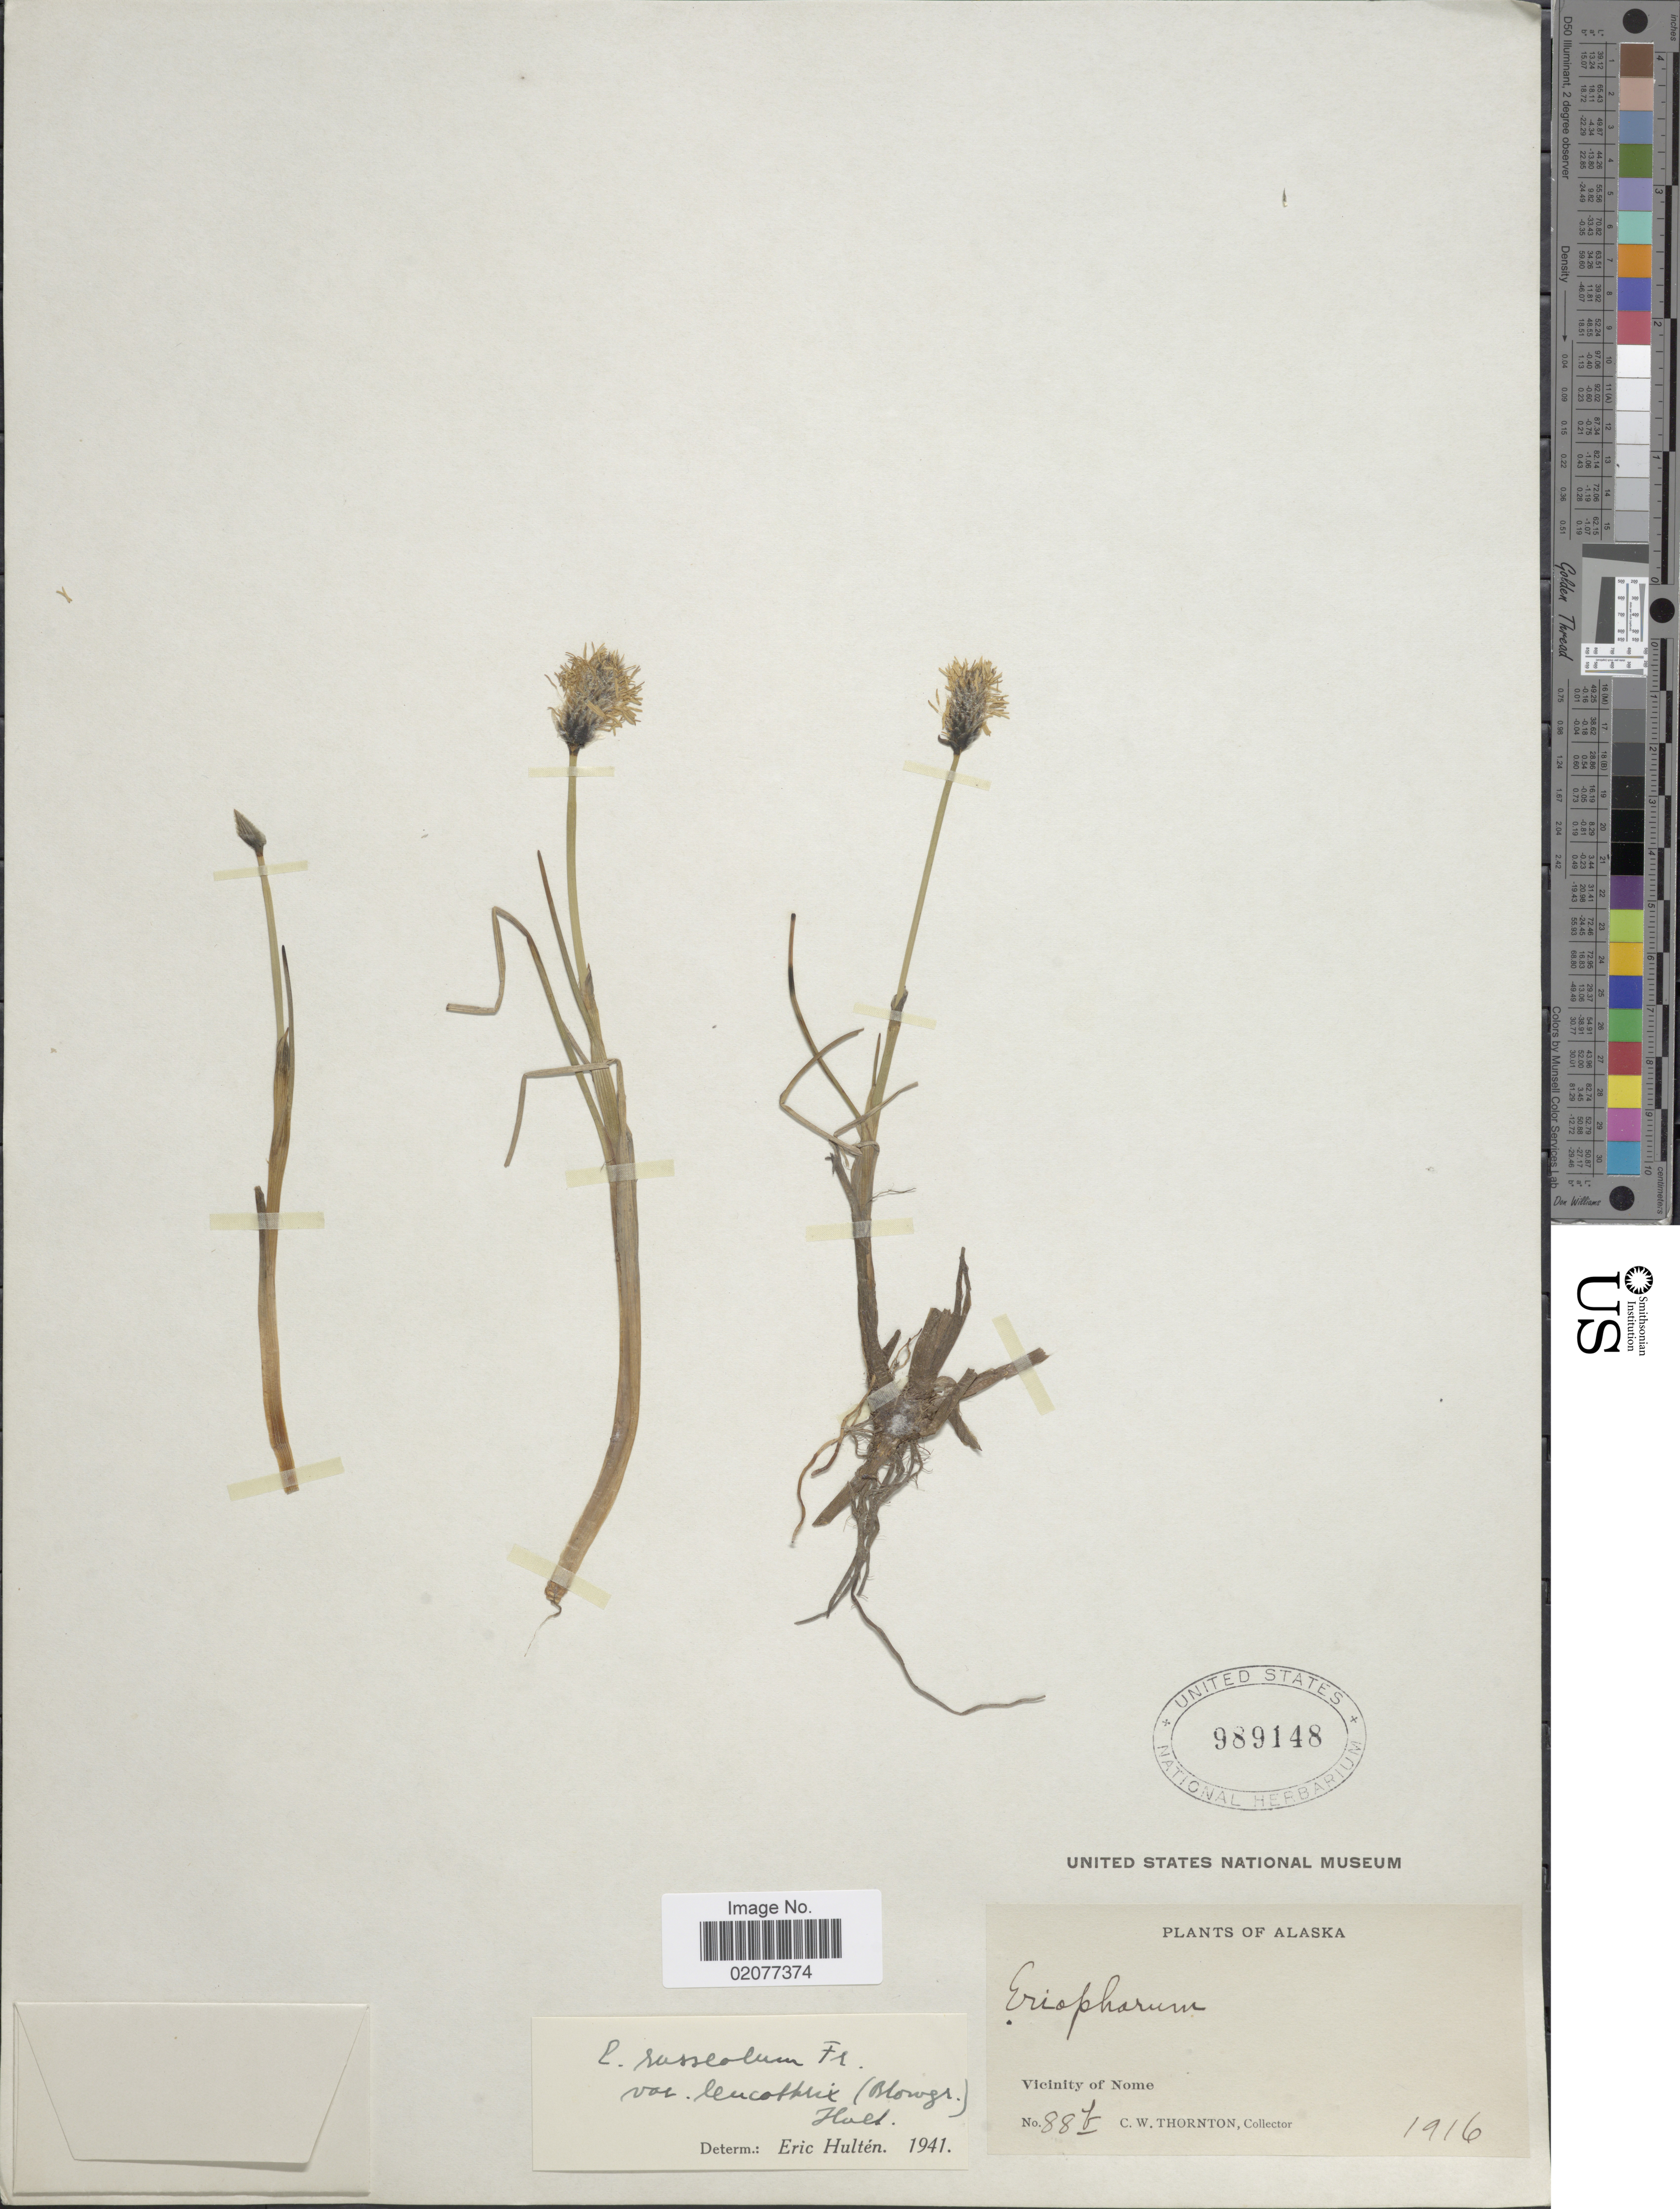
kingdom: Plantae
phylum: Tracheophyta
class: Liliopsida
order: Poales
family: Cyperaceae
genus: Eriophorum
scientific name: Eriophorum chamissonis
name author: C.A. Mey.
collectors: C. Thornton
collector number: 88b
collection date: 1916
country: United States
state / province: Alaska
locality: Alaska, Vicinity of Nome.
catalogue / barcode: US 989148